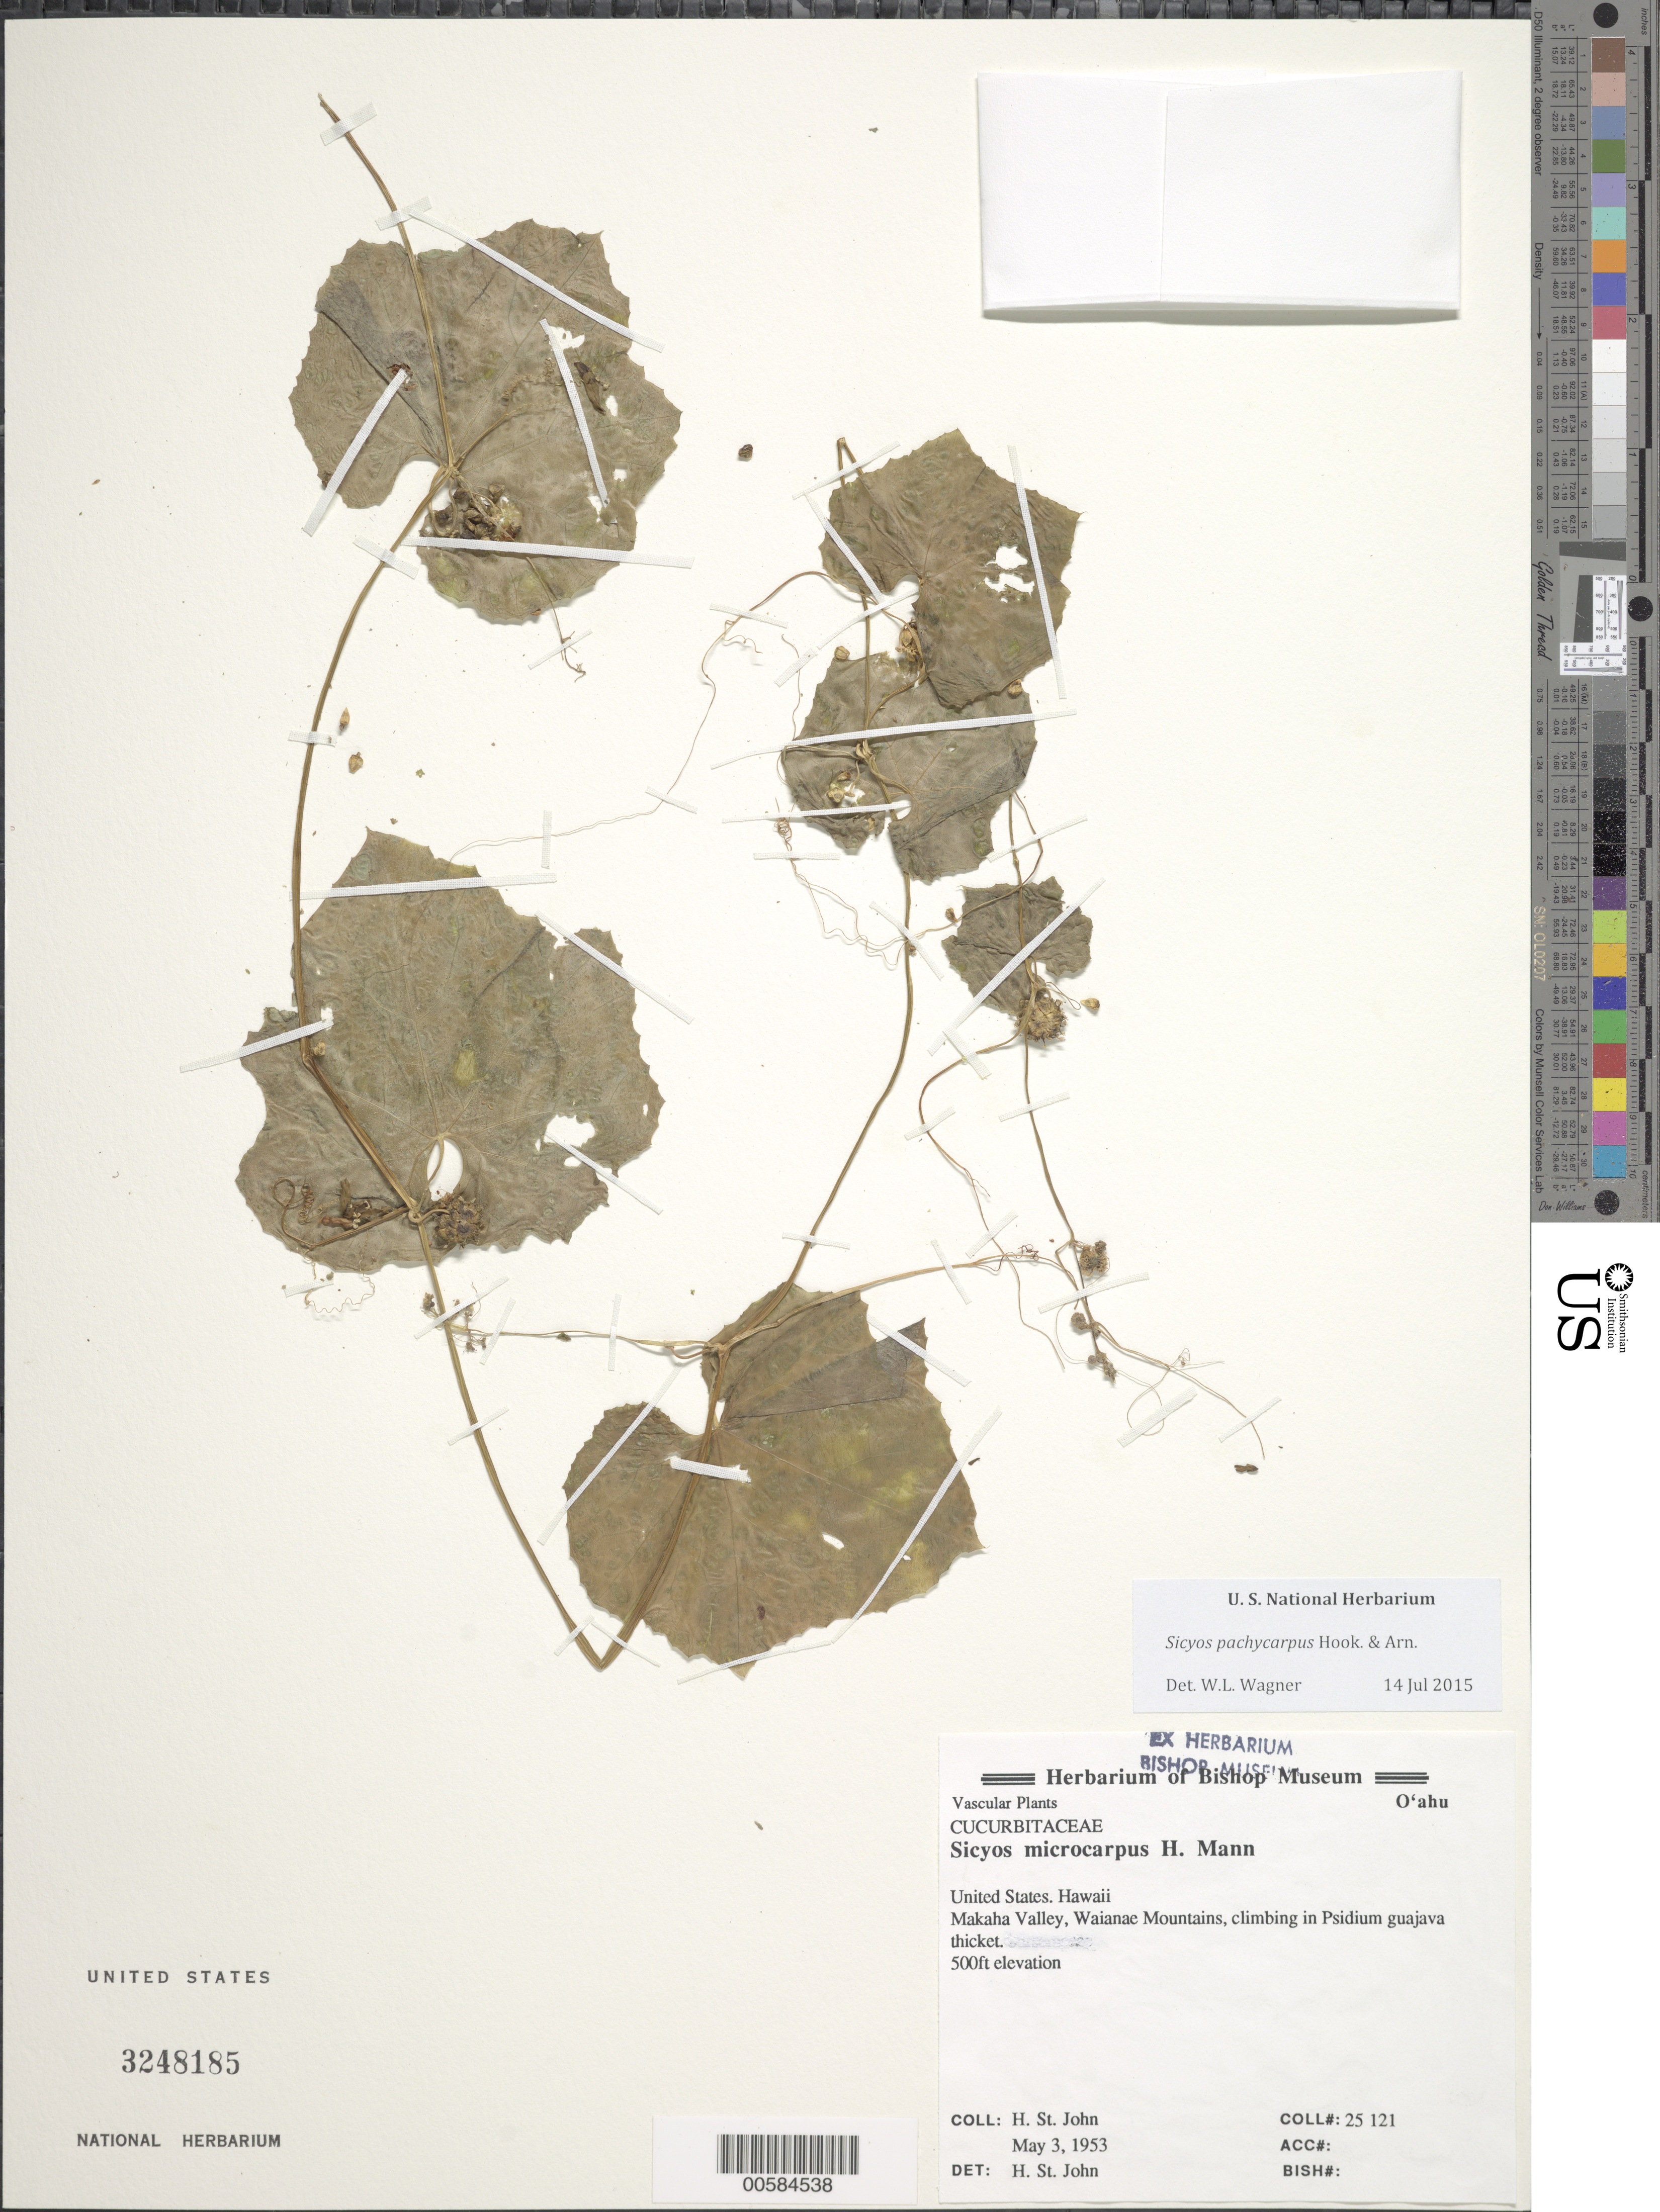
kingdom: Plantae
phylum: Tracheophyta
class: Magnoliopsida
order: Cucurbitales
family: Cucurbitaceae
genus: Sicyos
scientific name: Sicyos pachycarpus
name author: Hook. & Arn.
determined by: Wagner, W. L., (BOT), Smithsonian Institution - National Museum of Natural History (UNITED STATES)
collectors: H. St. John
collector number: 25121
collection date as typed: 3 May 1953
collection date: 1953-05-03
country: United States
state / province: Hawaii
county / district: Honolulu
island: Oahu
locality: Makaha Valley, Waianae Mountains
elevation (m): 152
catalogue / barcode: US 3248185